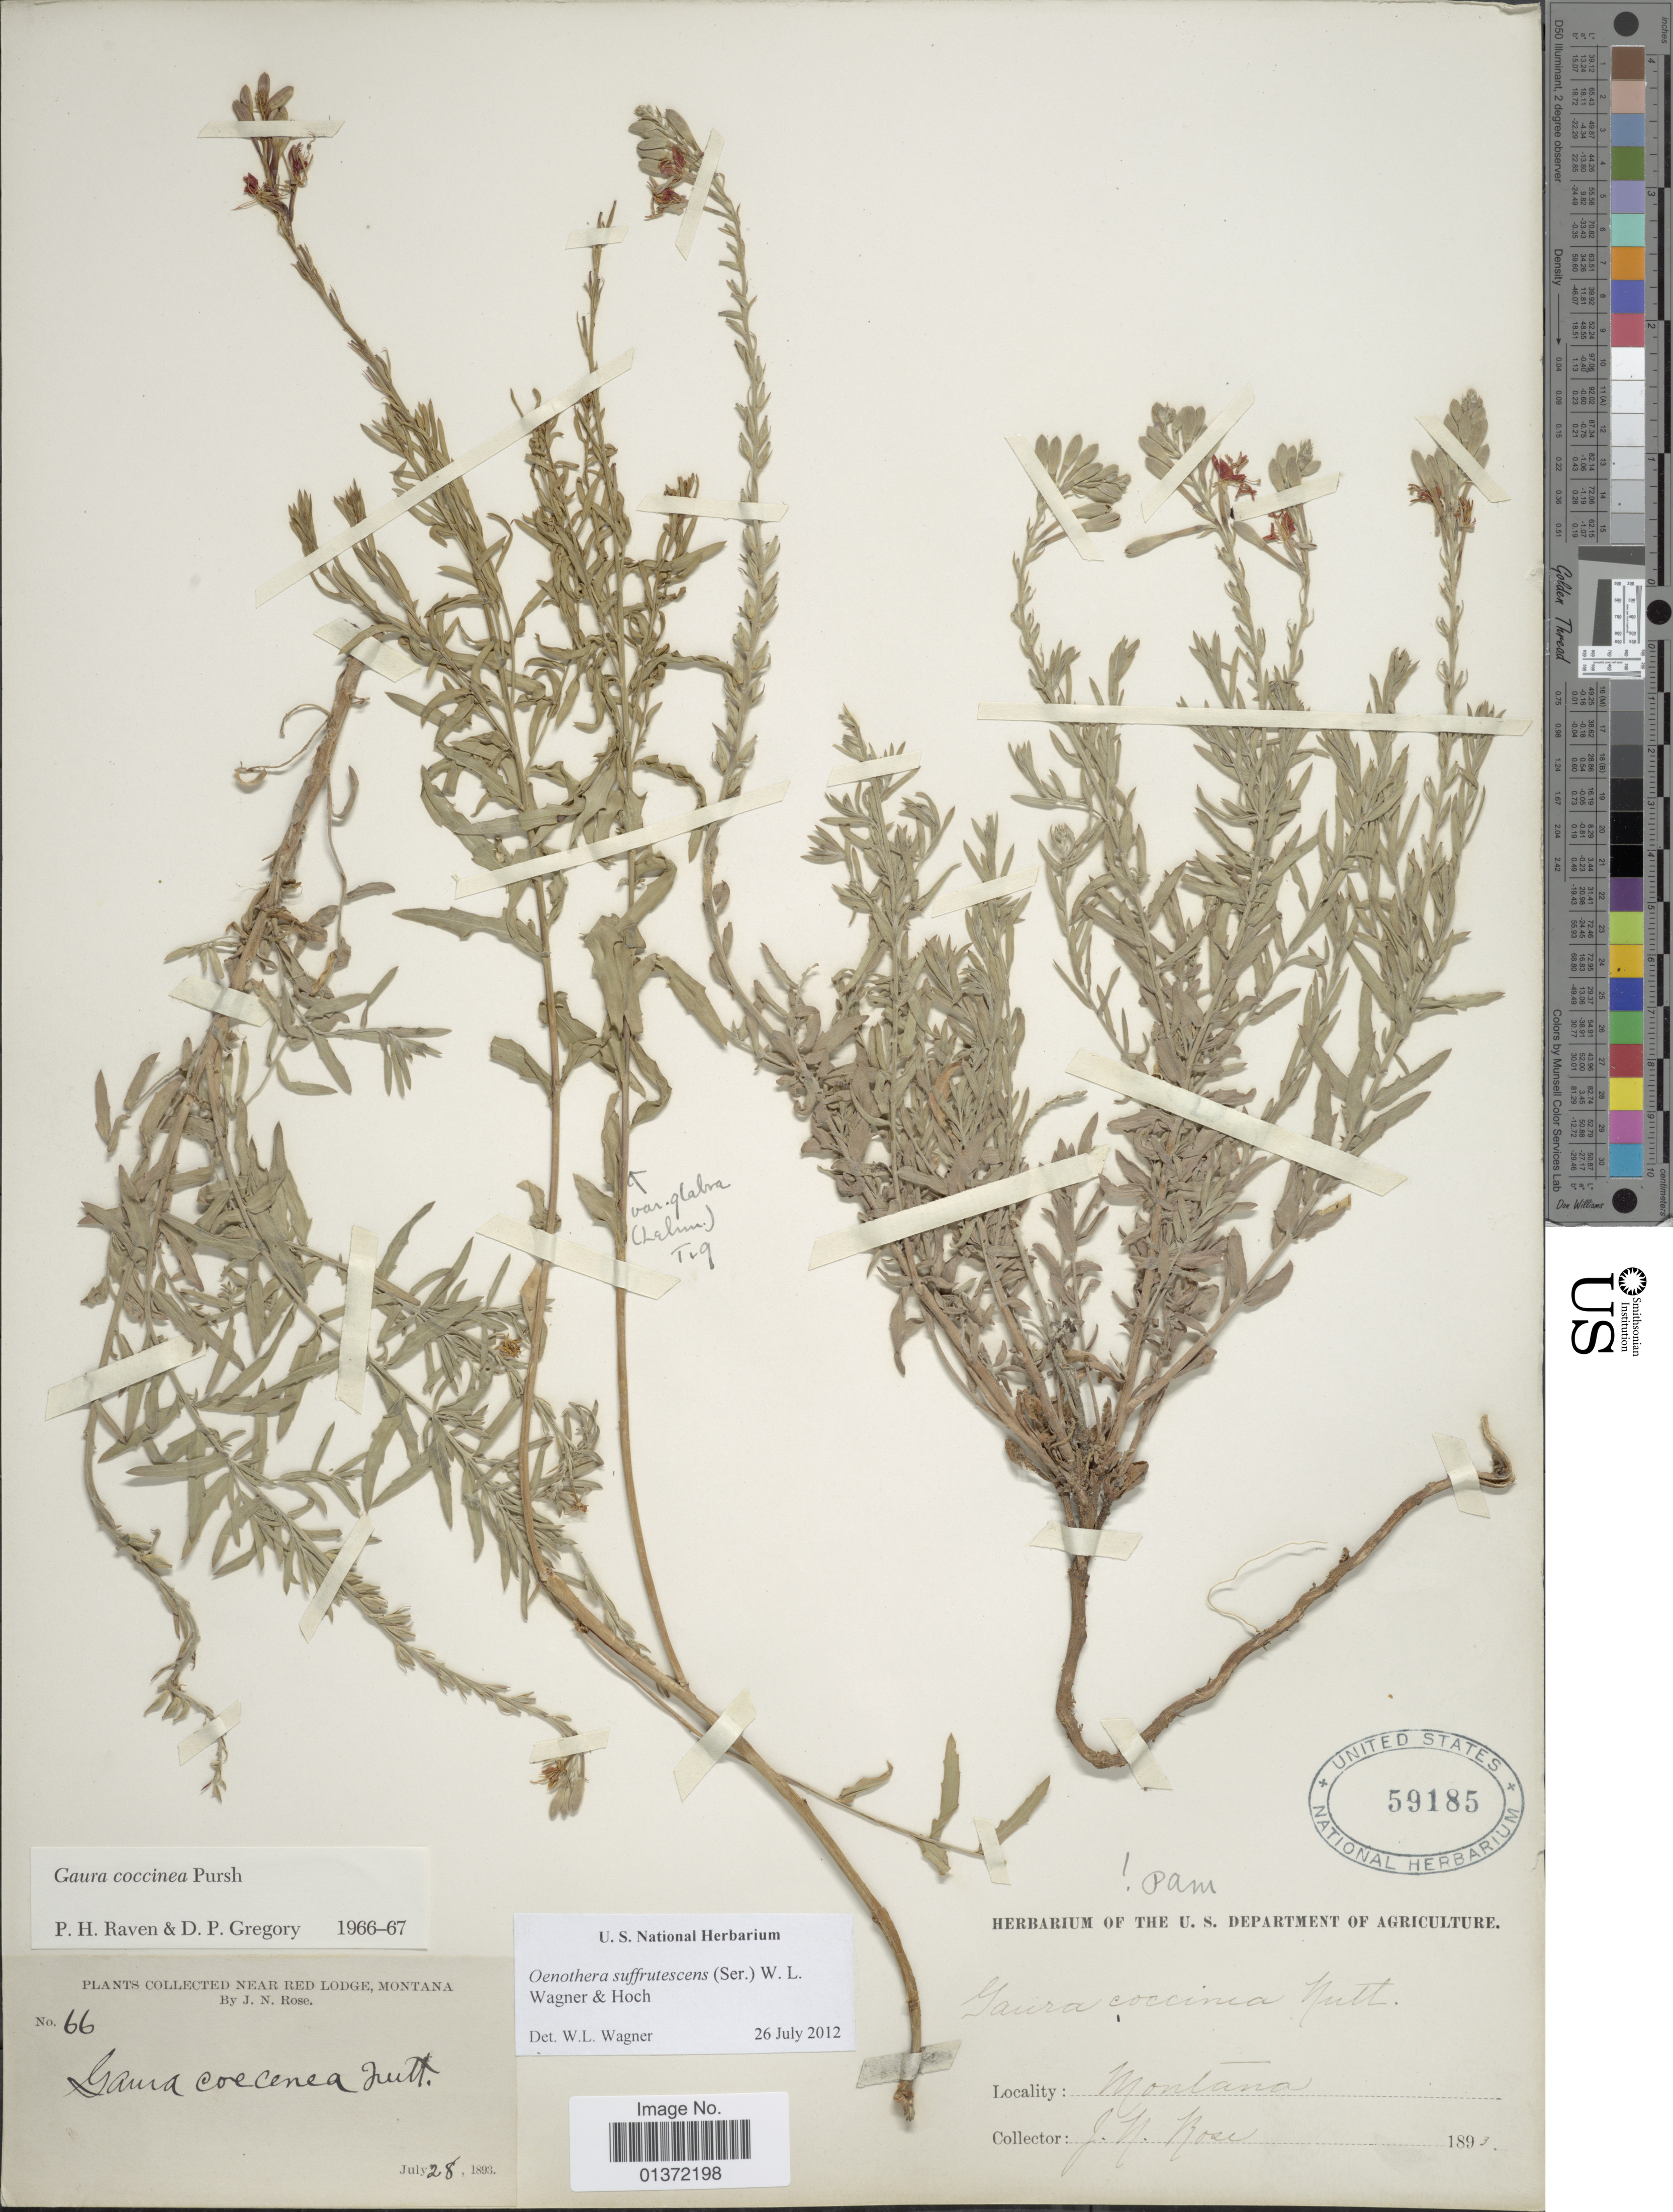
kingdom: Plantae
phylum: Tracheophyta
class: Magnoliopsida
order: Myrtales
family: Onagraceae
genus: Oenothera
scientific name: Oenothera suffrutescens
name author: (Ser.) W.L. Wagner & Hoch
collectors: J. N. Rose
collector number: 66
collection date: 1893-07-28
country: United States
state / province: Montana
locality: Near Red Lodge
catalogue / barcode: US 59185